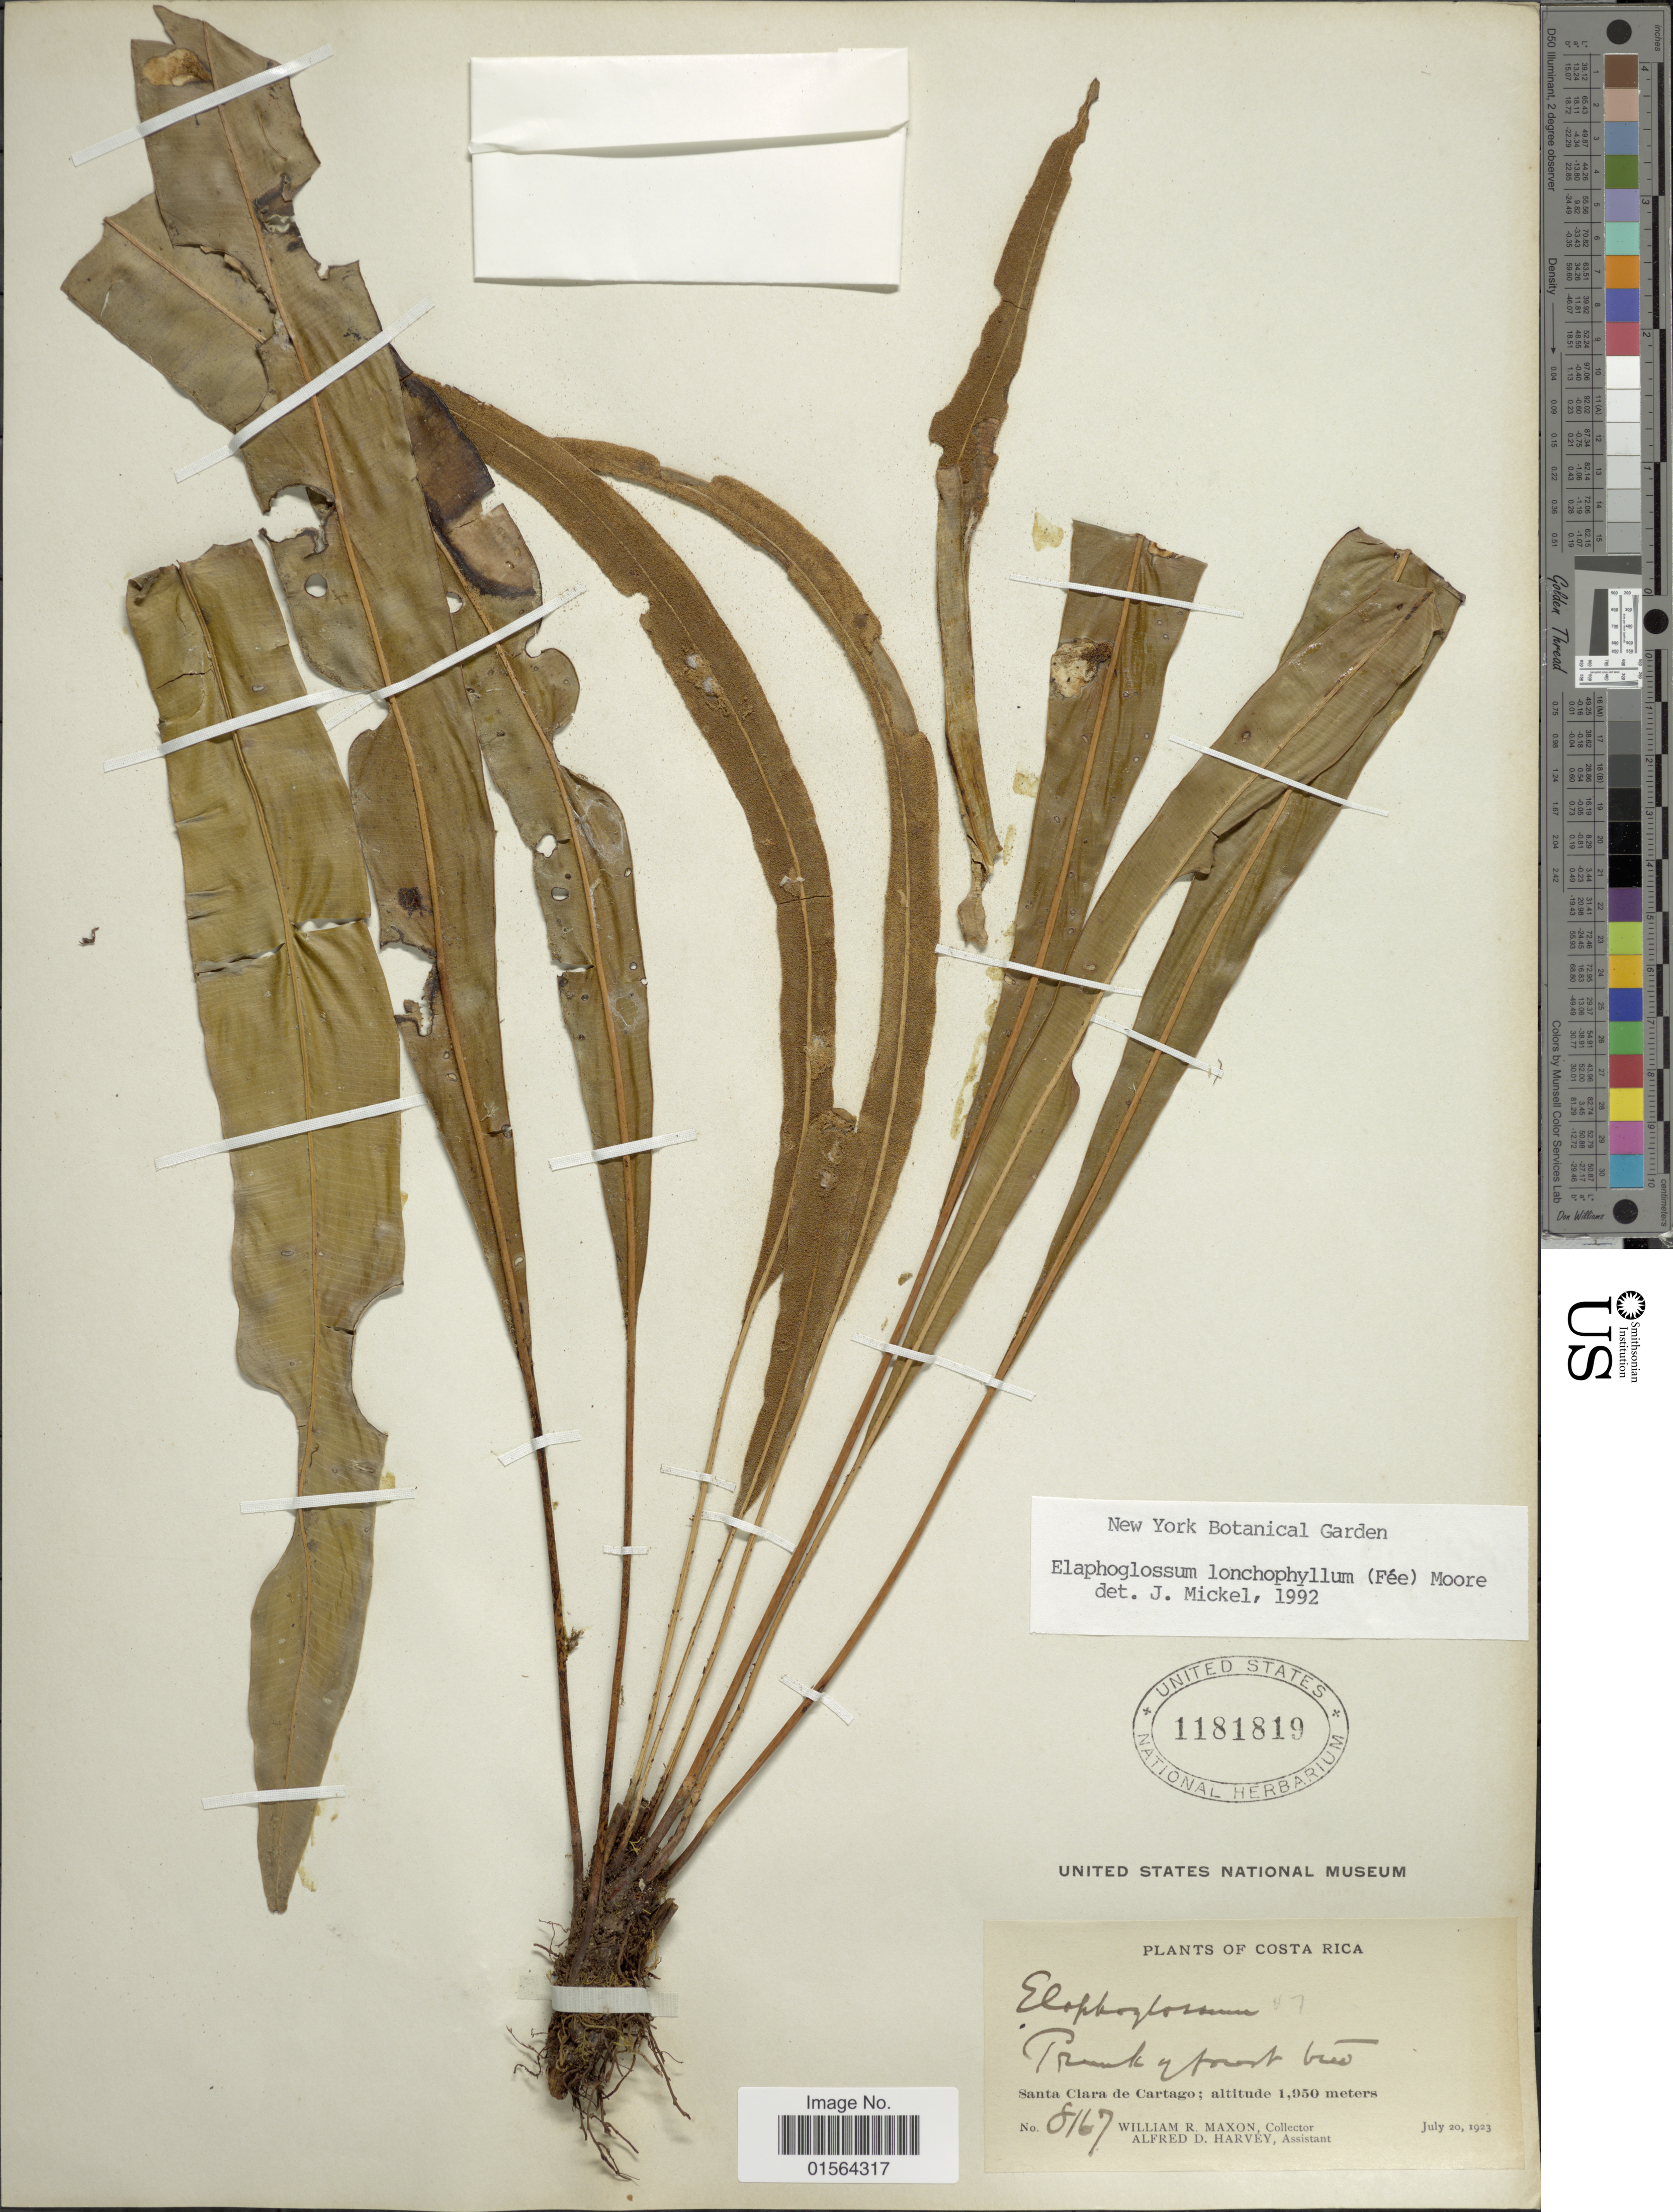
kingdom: Plantae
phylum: Tracheophyta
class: Polypodiopsida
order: Polypodiales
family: Dryopteridaceae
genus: Elaphoglossum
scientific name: Elaphoglossum croatii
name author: Mickel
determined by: Matos, F. B.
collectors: W. R. Maxon & A. D. Harvey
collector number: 8167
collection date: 1923-07-20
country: Costa Rica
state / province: Cartago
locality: Santa Clara de Cartago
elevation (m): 1950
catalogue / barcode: US 1181819